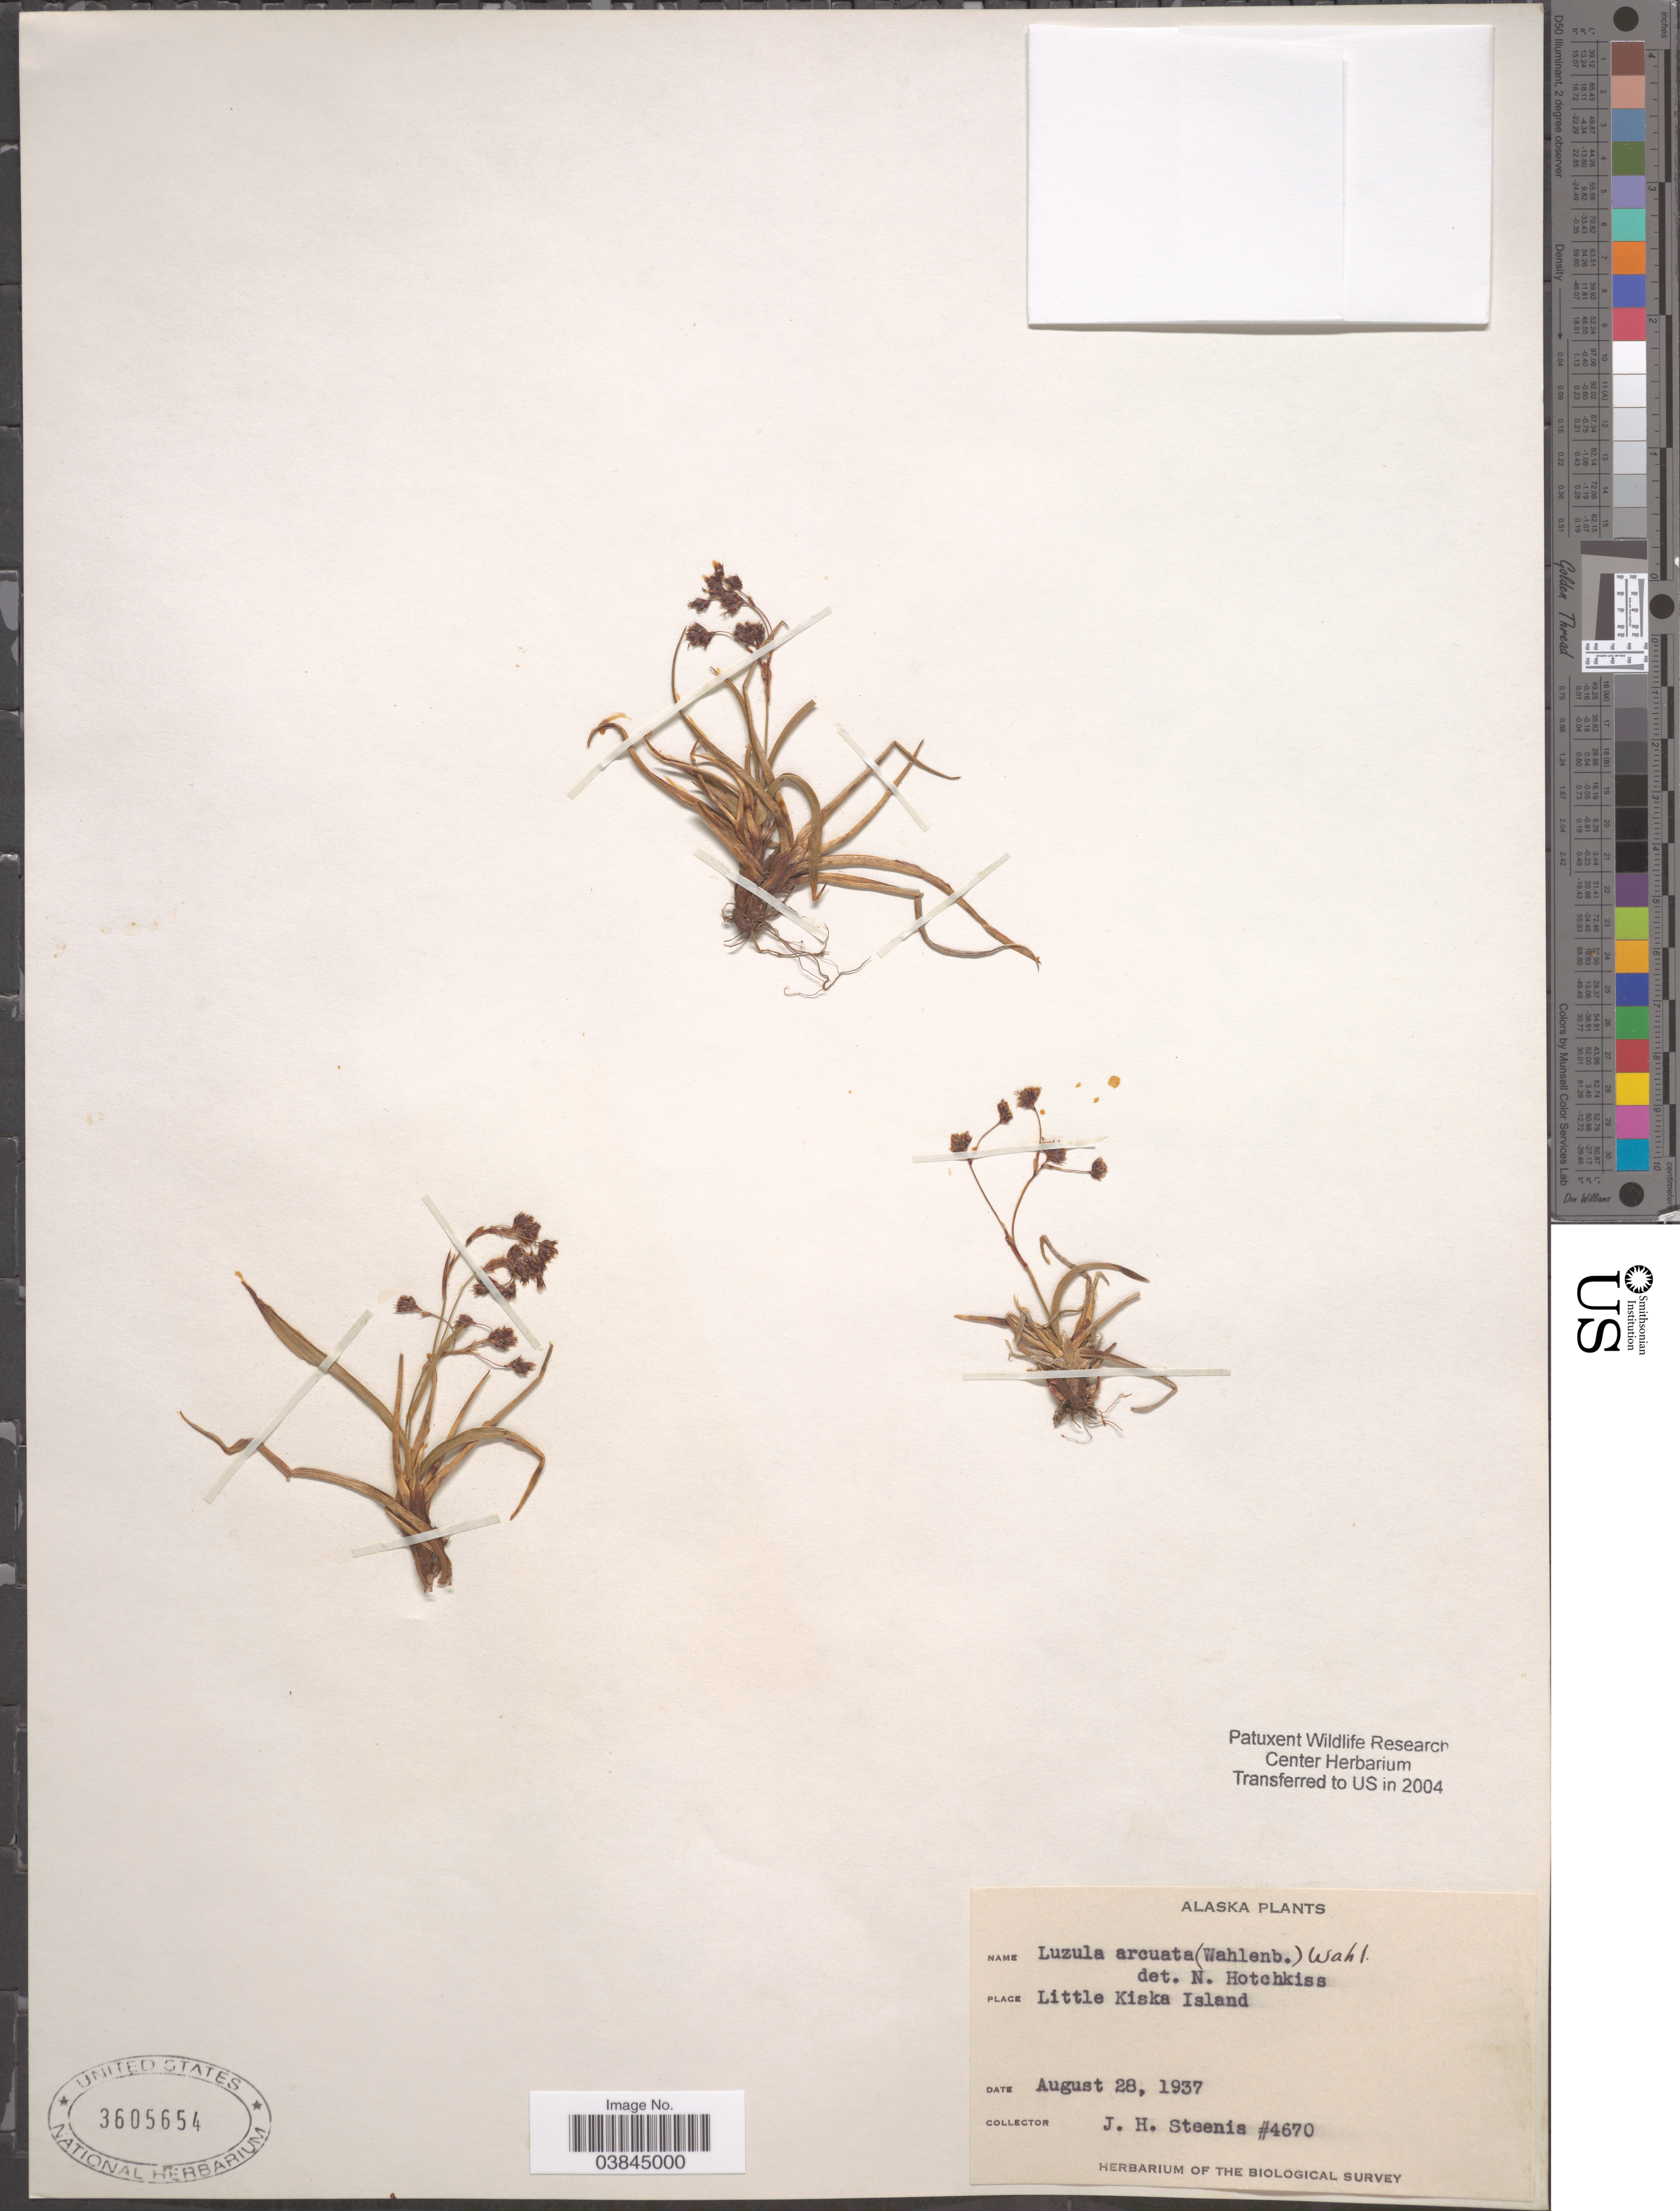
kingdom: Plantae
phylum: Tracheophyta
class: Liliopsida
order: Poales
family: Juncaceae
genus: Luzula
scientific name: Luzula arcuata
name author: (Wahlenb.) Sw.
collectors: J. H. Steenis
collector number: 4670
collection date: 1937-08-28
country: United States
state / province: Alaska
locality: Little Kiska Island.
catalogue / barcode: US 3605654